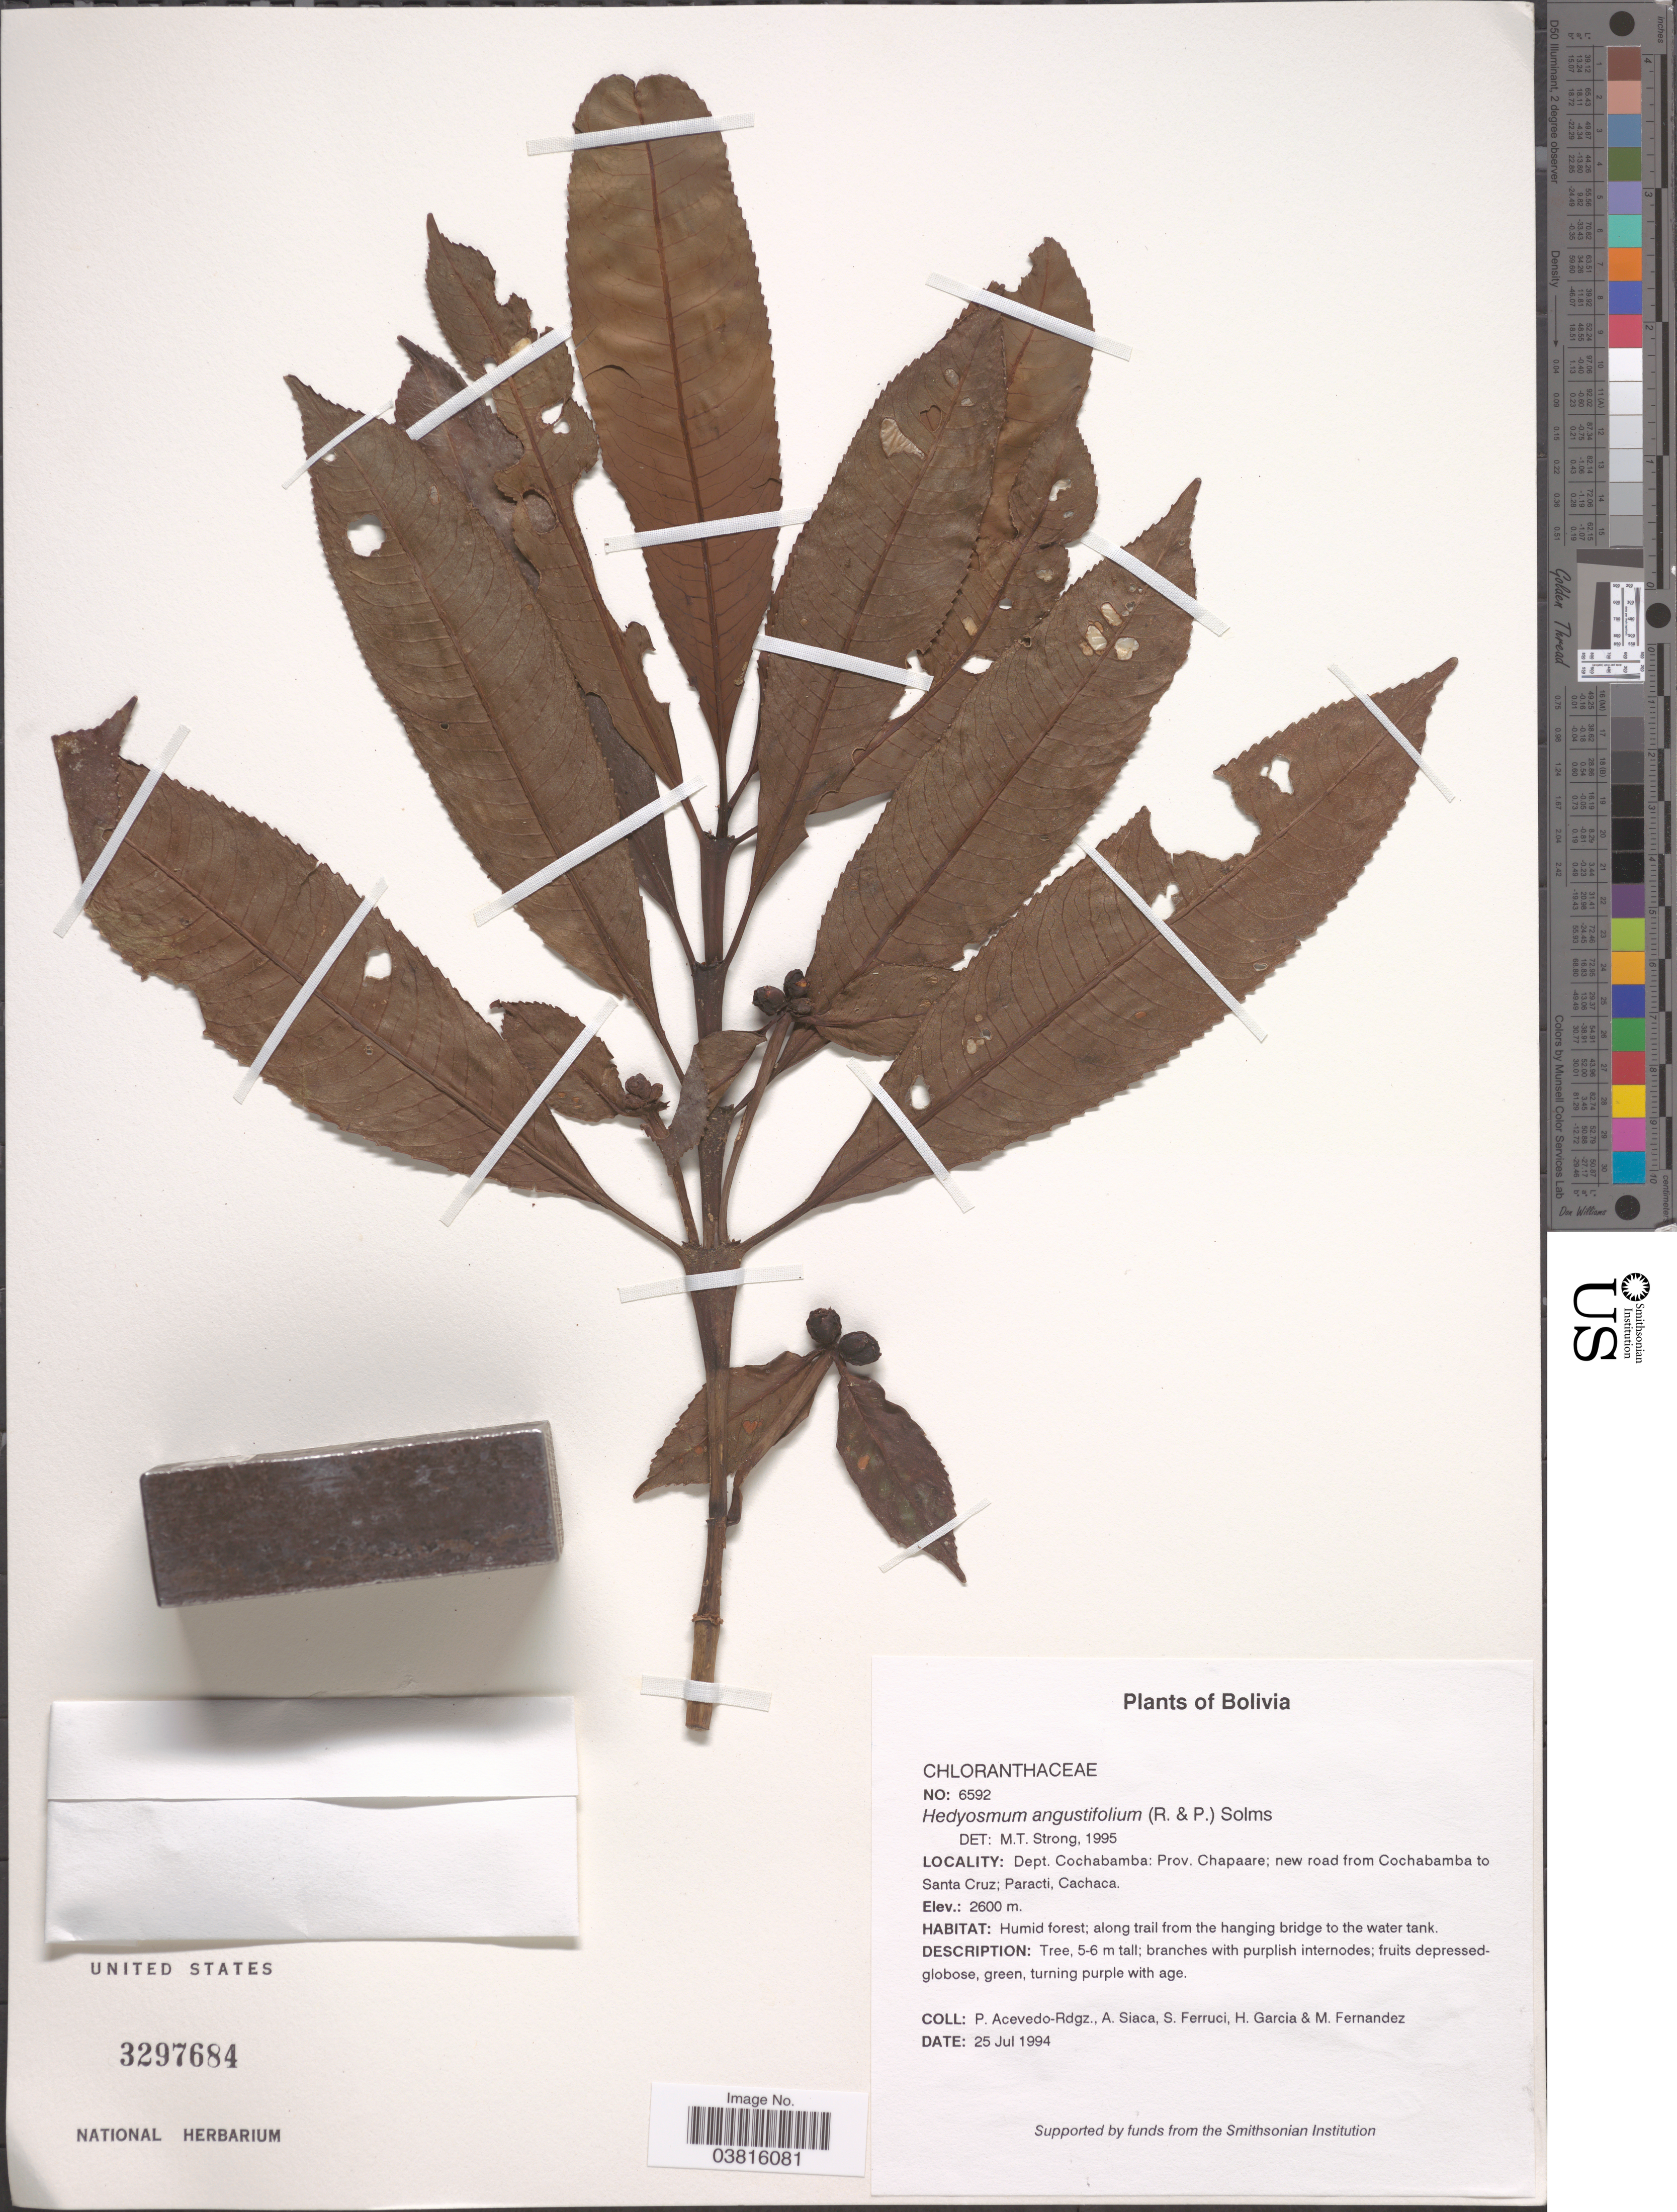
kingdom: Plantae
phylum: Tracheophyta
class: Magnoliopsida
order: Chloranthales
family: Chloranthaceae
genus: Hedyosmum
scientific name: Hedyosmum angustifolium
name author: Solms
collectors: P. Acevedo-Rodr., A. Siaca, S. Ferruci, H. Garcia & M. Fernandez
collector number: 6592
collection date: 1994-07-25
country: Bolivia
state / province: Cochabamba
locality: Dept. Cochabamba: Prov. Chapaare; new road from Cochabamba to Santa Cruz; Paracti, Cachaca. Along trail from the hanging bridge to the water tank.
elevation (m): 2600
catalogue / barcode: US 3297684